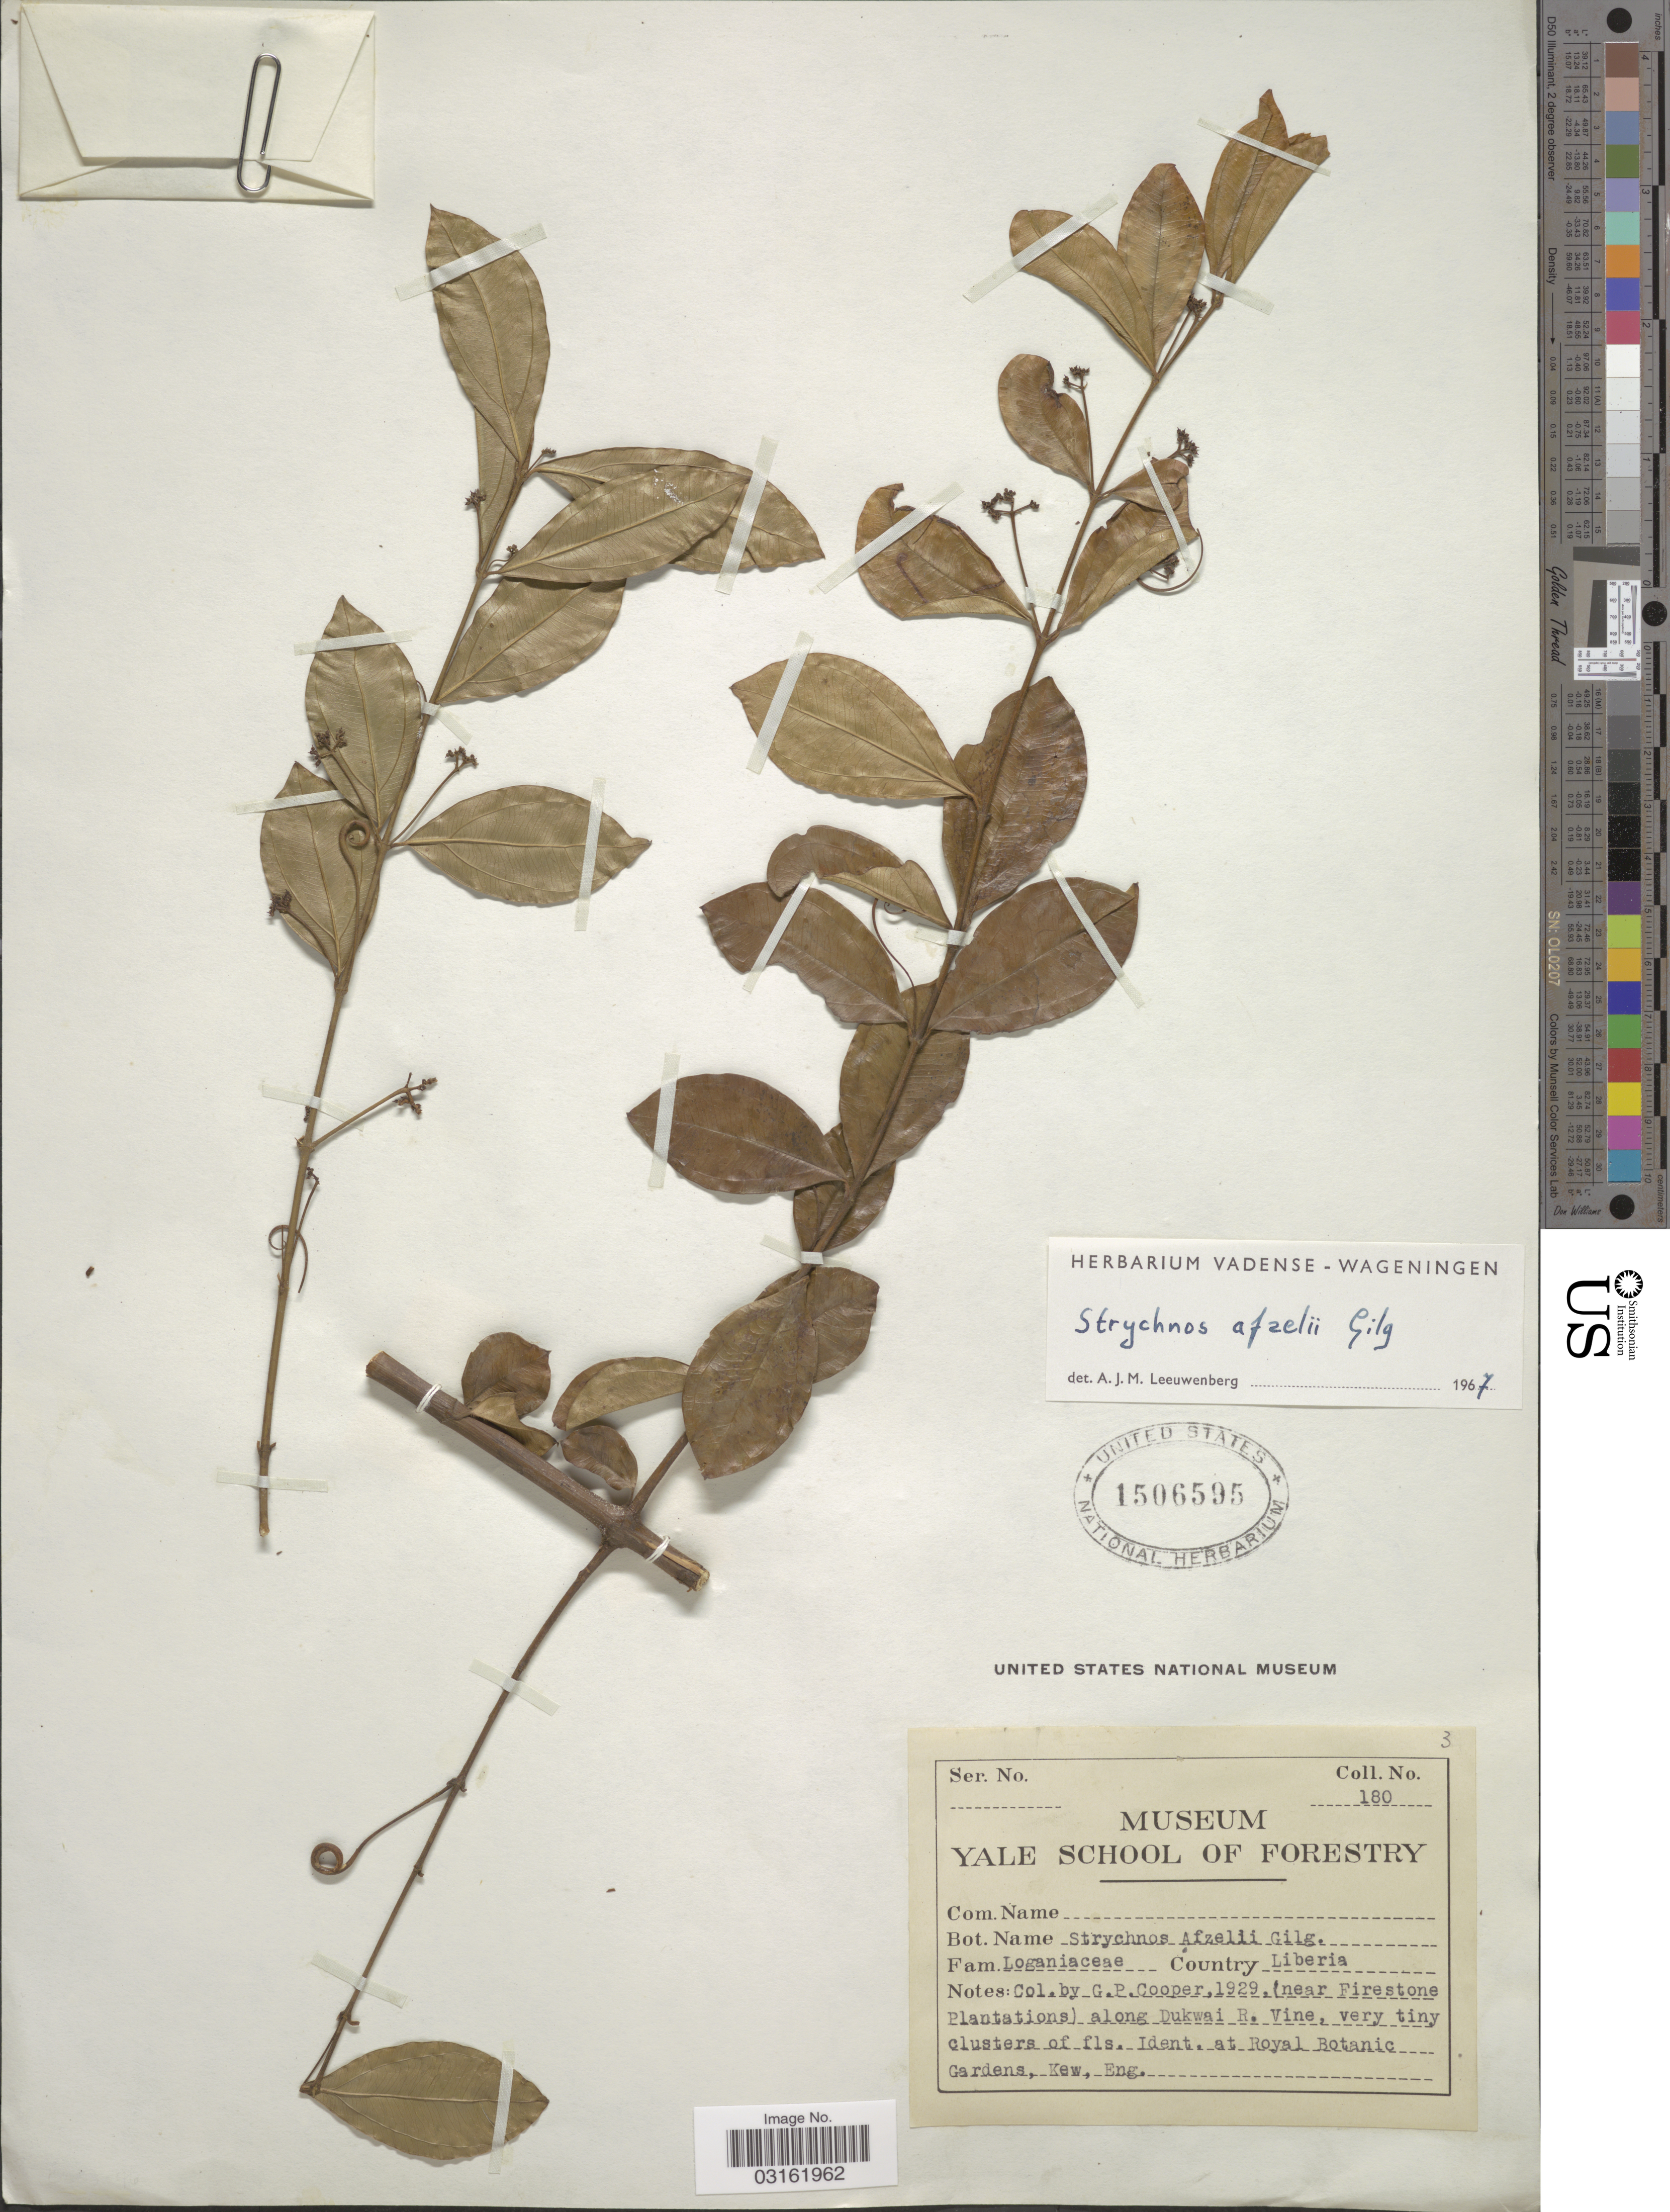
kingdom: Plantae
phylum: Tracheophyta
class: Magnoliopsida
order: Gentianales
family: Loganiaceae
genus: Strychnos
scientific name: Strychnos afzelii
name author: Gilg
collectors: G. Cooper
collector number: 180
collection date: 1929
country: Liberia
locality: (Near Firestone Plantations) along Dukwai R. Vine.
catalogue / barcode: US 1506595